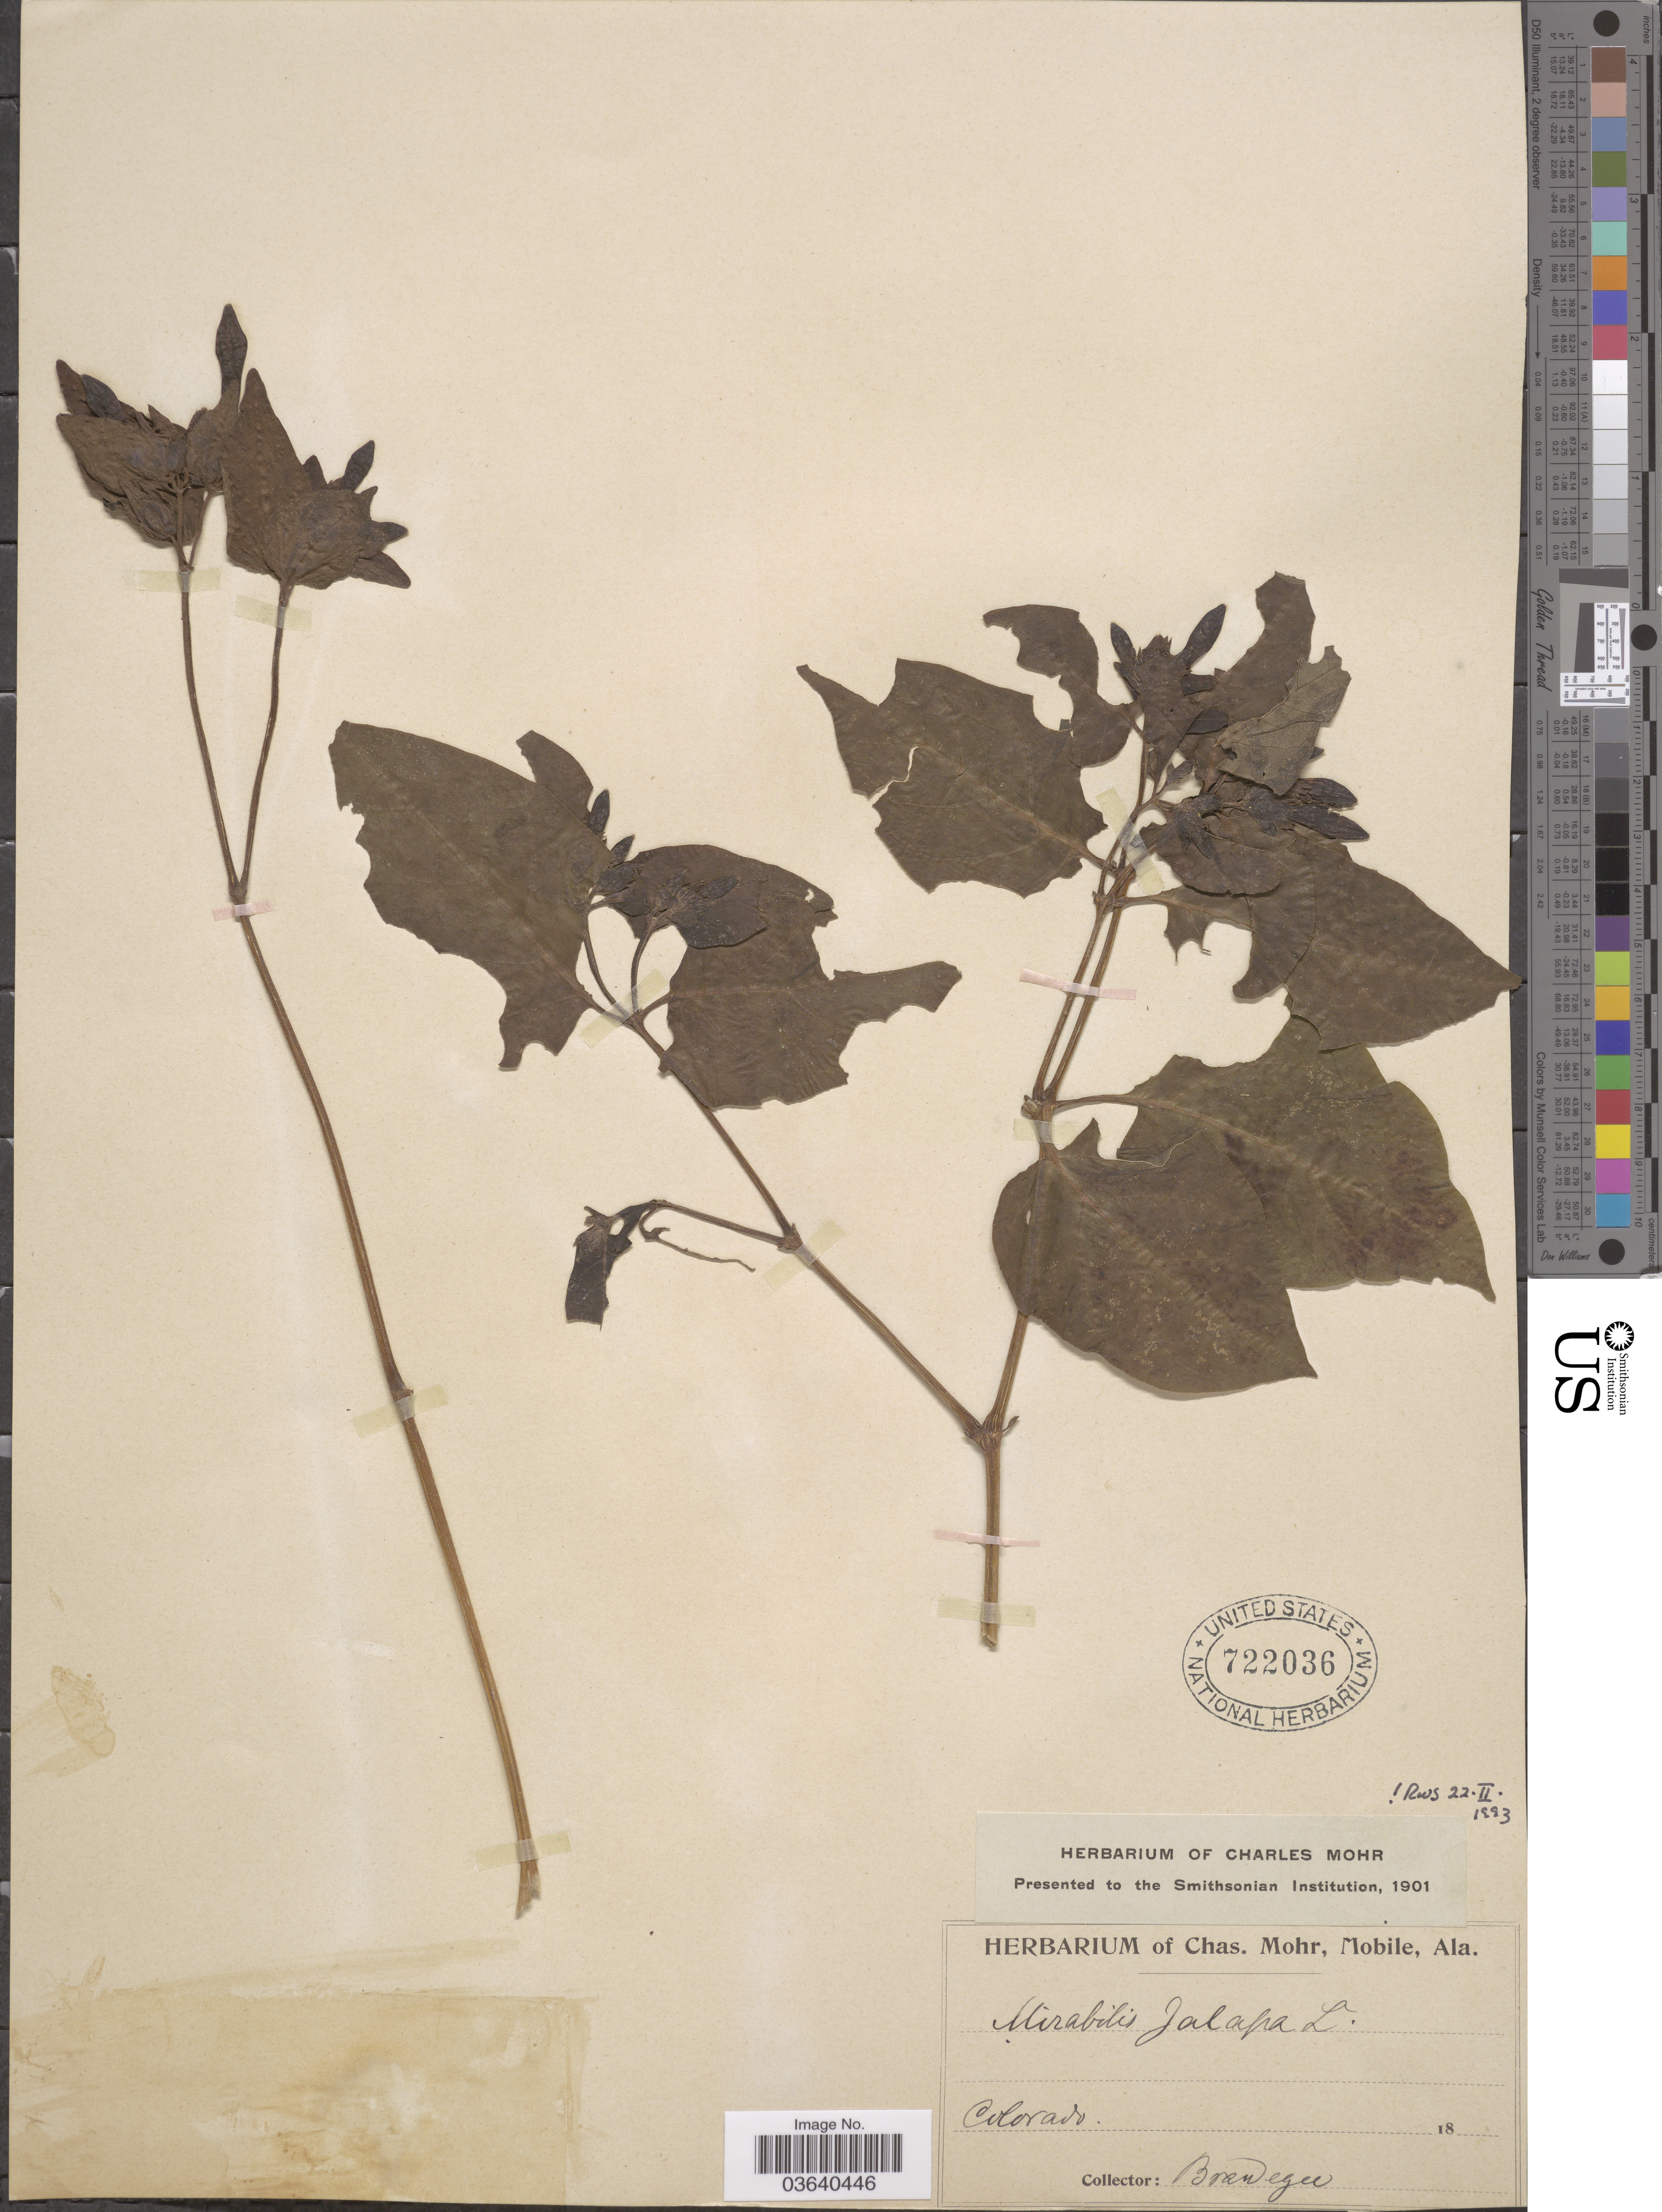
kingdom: Plantae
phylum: Tracheophyta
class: Magnoliopsida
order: Caryophyllales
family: Nyctaginaceae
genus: Mirabilis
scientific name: Mirabilis jalapa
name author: L.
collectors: -- Brandegee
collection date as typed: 18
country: United States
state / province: Colorado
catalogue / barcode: US 722036